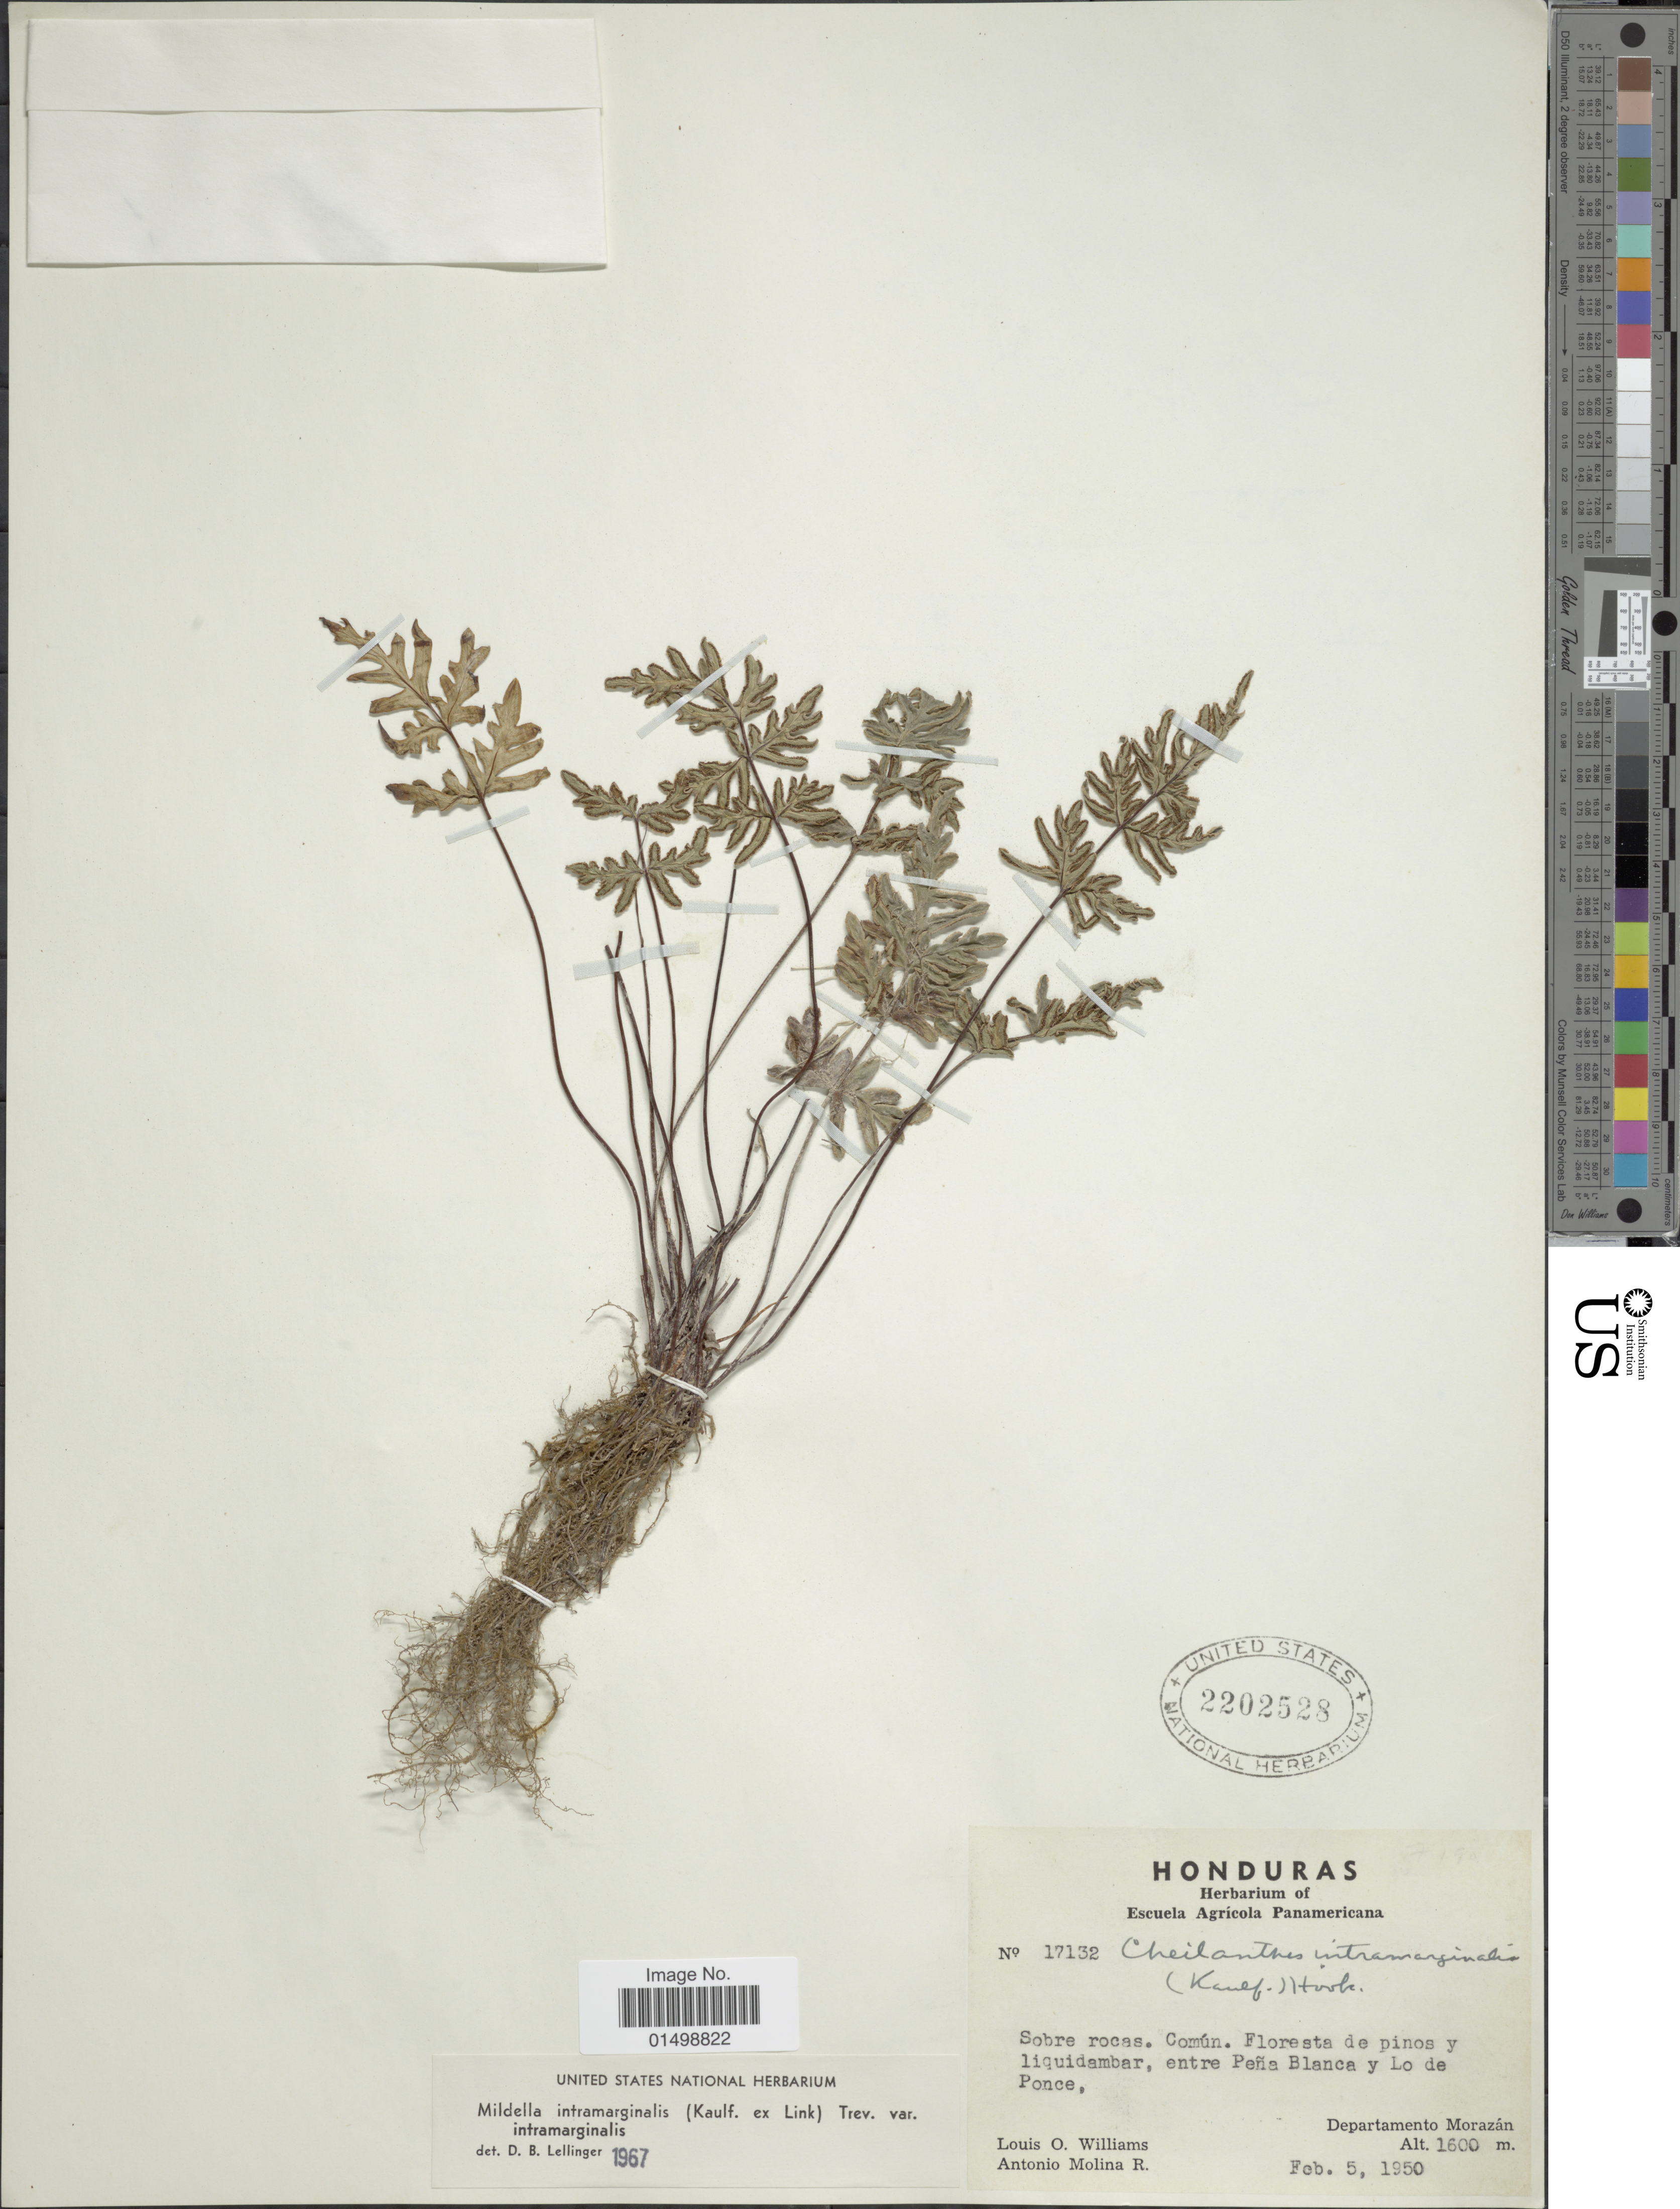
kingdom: Plantae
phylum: Tracheophyta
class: Polypodiopsida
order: Polypodiales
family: Pteridaceae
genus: Cheilanthes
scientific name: Cheilanthes intramarginalis var. intramarginalis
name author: (Kaulf.) Hook.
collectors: L. O. Williams & A. R. Molina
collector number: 17132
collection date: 1950-02-05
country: Honduras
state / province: Fco. Morazán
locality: Entre Pena Blanca y Lo de Ponce, departamento Morazan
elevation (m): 1600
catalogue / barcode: US 2202528